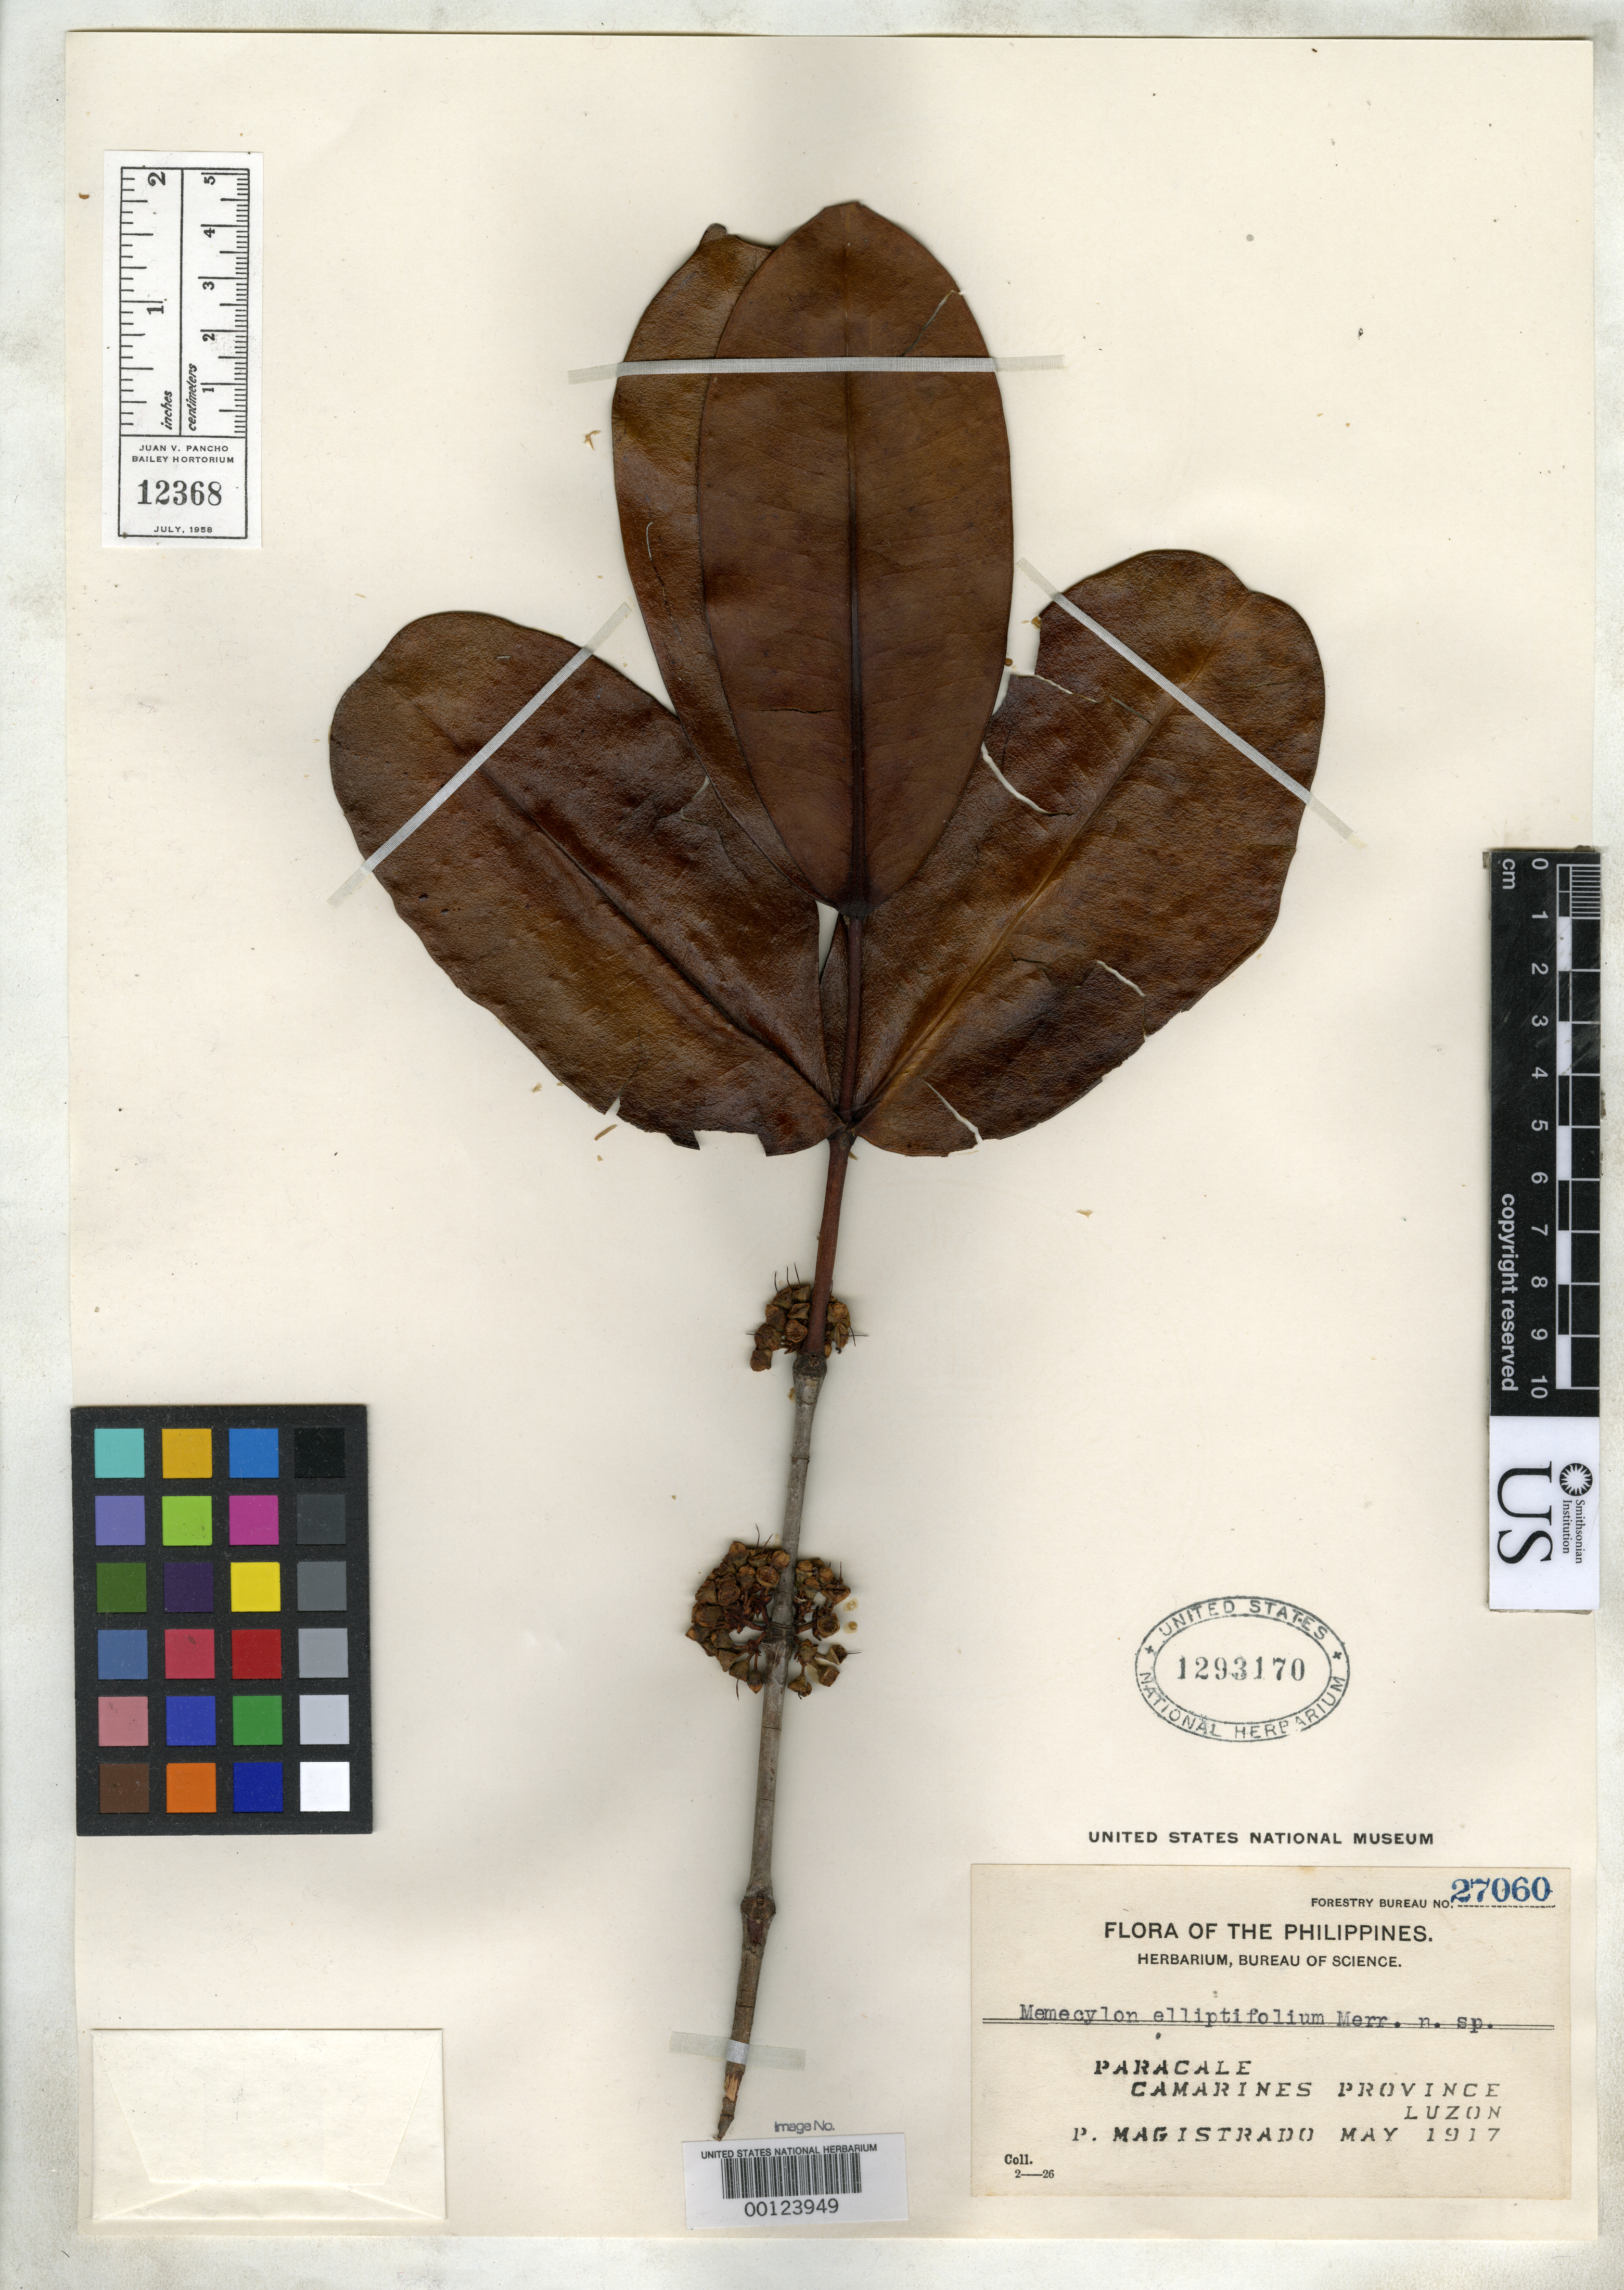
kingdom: Plantae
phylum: Tracheophyta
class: Magnoliopsida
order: Myrtales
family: Melastomataceae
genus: Memecylon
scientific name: Memecylon elliptifolium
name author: Merr.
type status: Isotype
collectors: P. Magistrado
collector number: Bur. Sci. 27060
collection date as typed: May 1917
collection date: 1917-05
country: Philippines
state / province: Bicol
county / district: Camarines Norte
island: Luzon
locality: Paracale, Caldburnay.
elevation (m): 100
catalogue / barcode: US 1293170